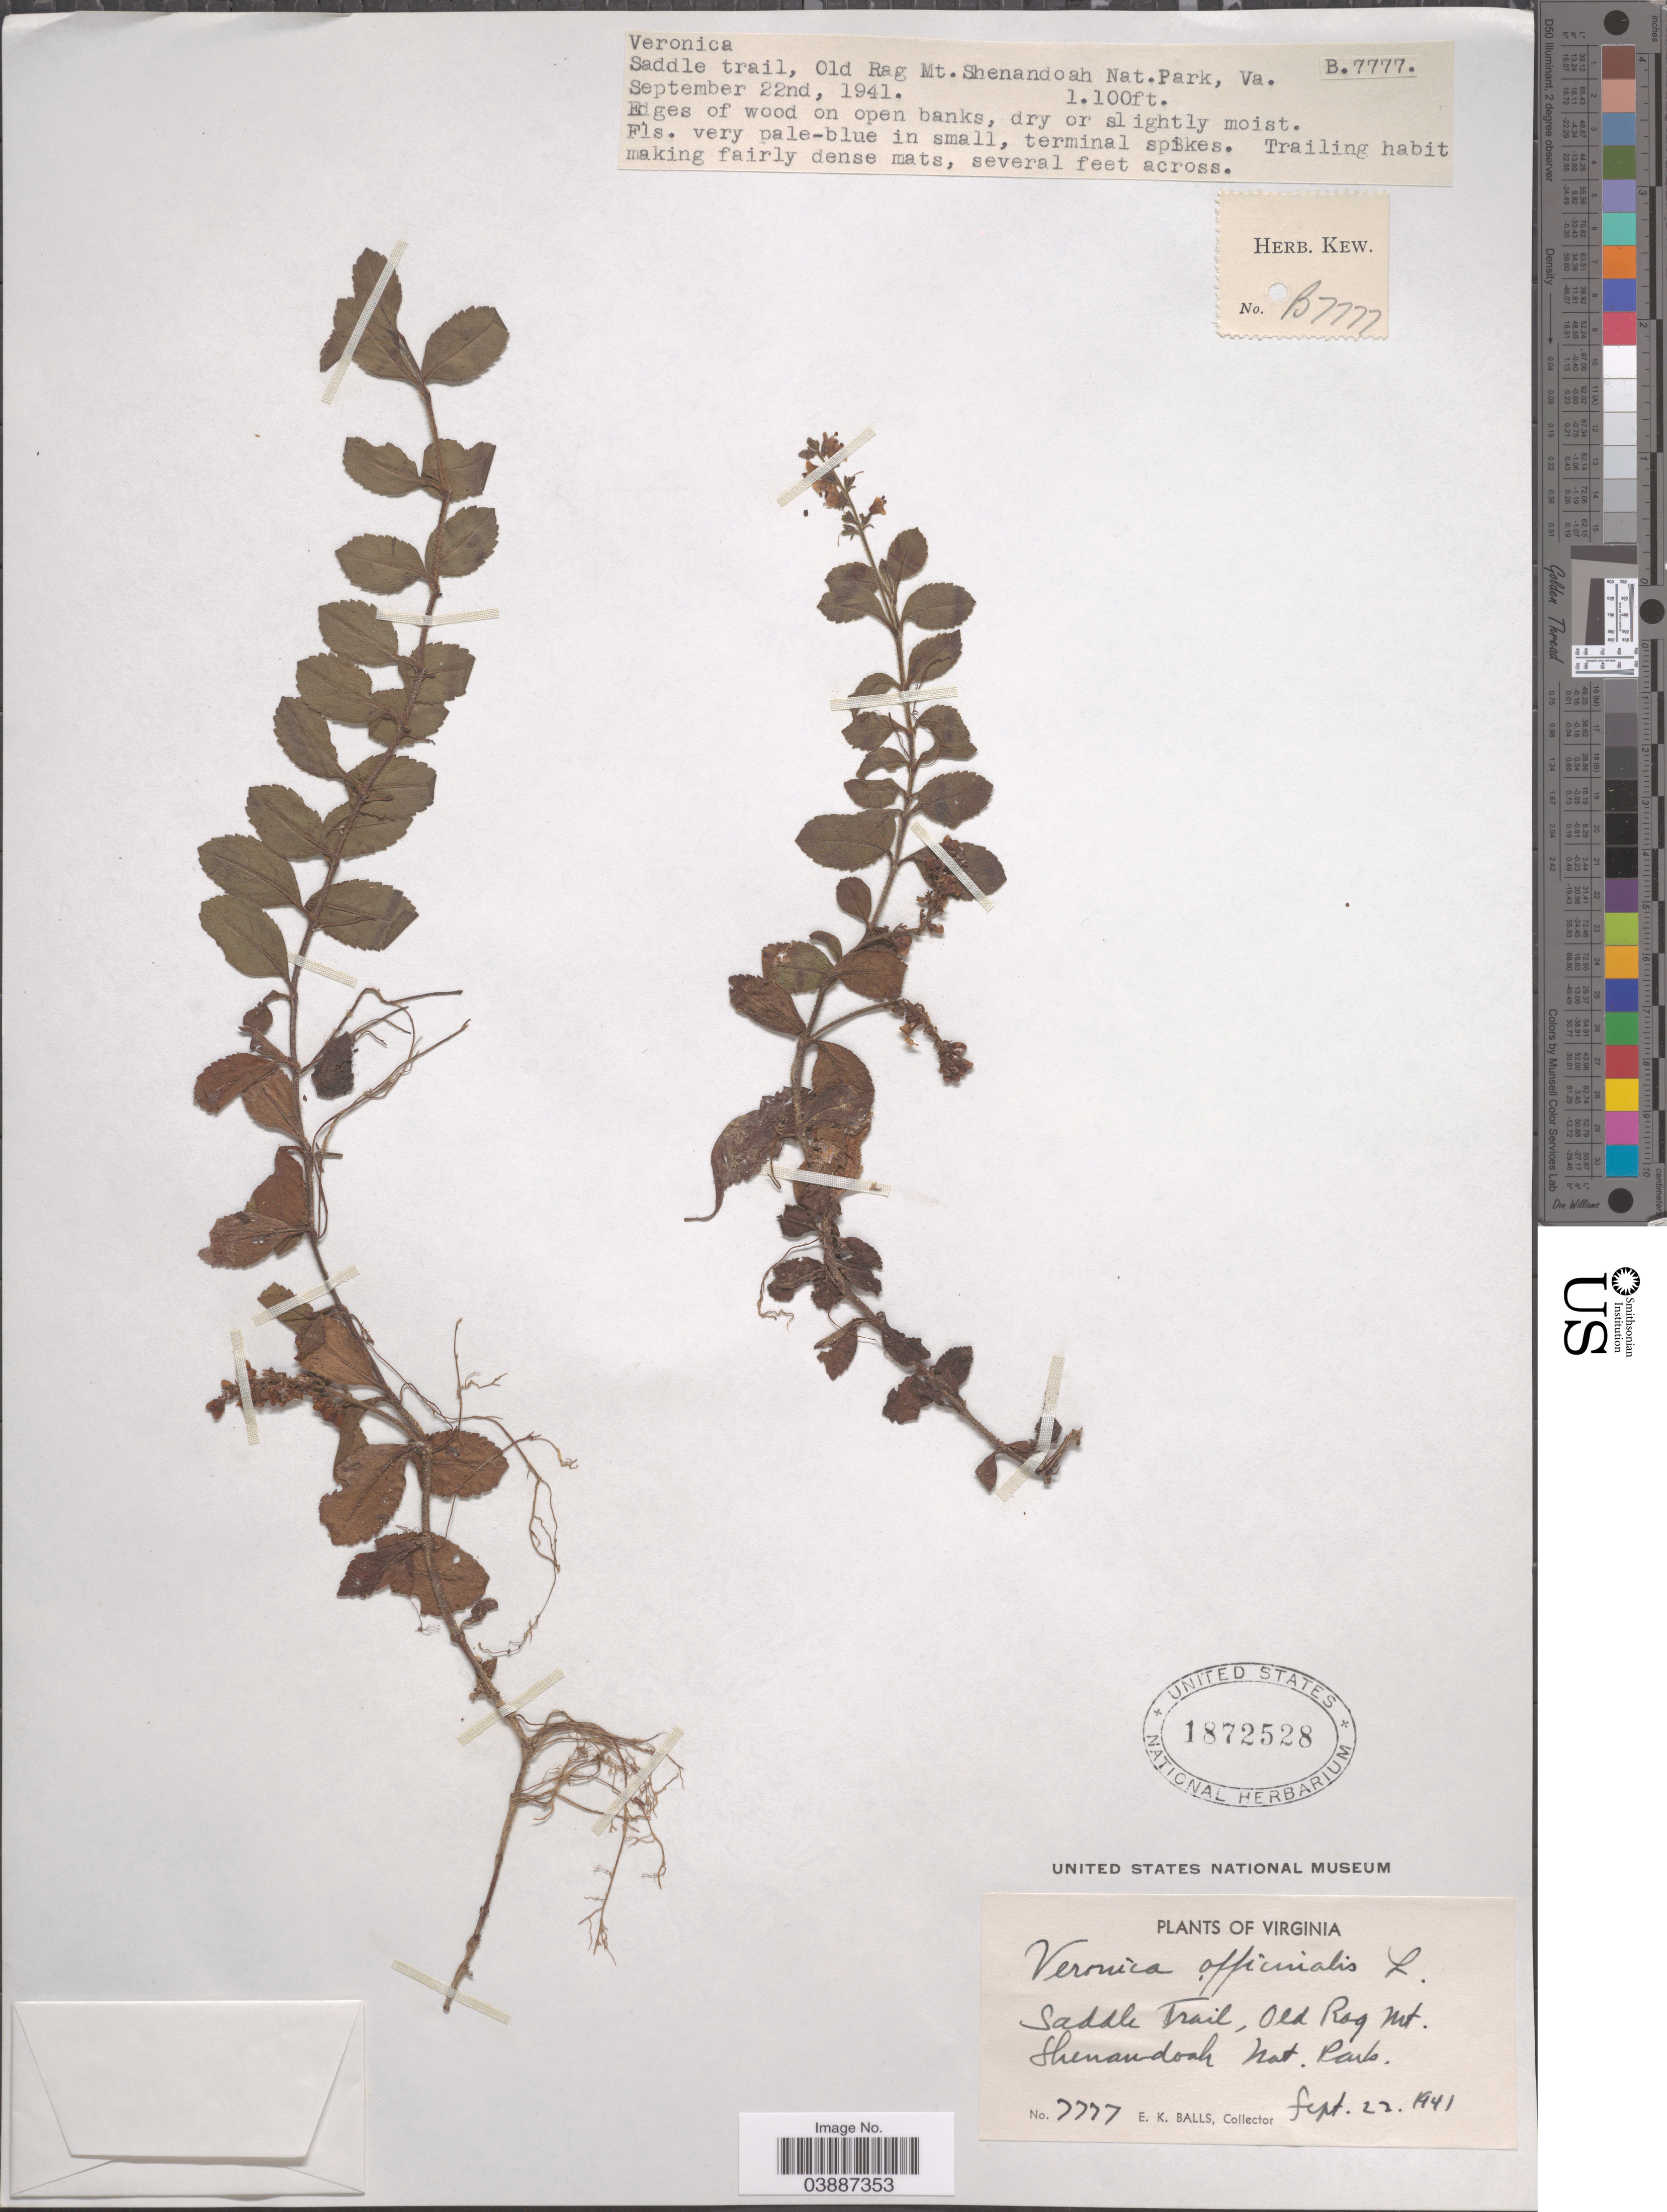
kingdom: Plantae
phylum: Tracheophyta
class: Magnoliopsida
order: Lamiales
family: Plantaginaceae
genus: Veronica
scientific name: Veronica officinalis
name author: L.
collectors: E. K. Balls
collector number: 7777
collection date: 1941-09-22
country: United States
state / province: Virginia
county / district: Madison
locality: Saddle Trail, Old Rag Mt. Shenandoah Nat. Parks.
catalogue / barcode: US 1872528